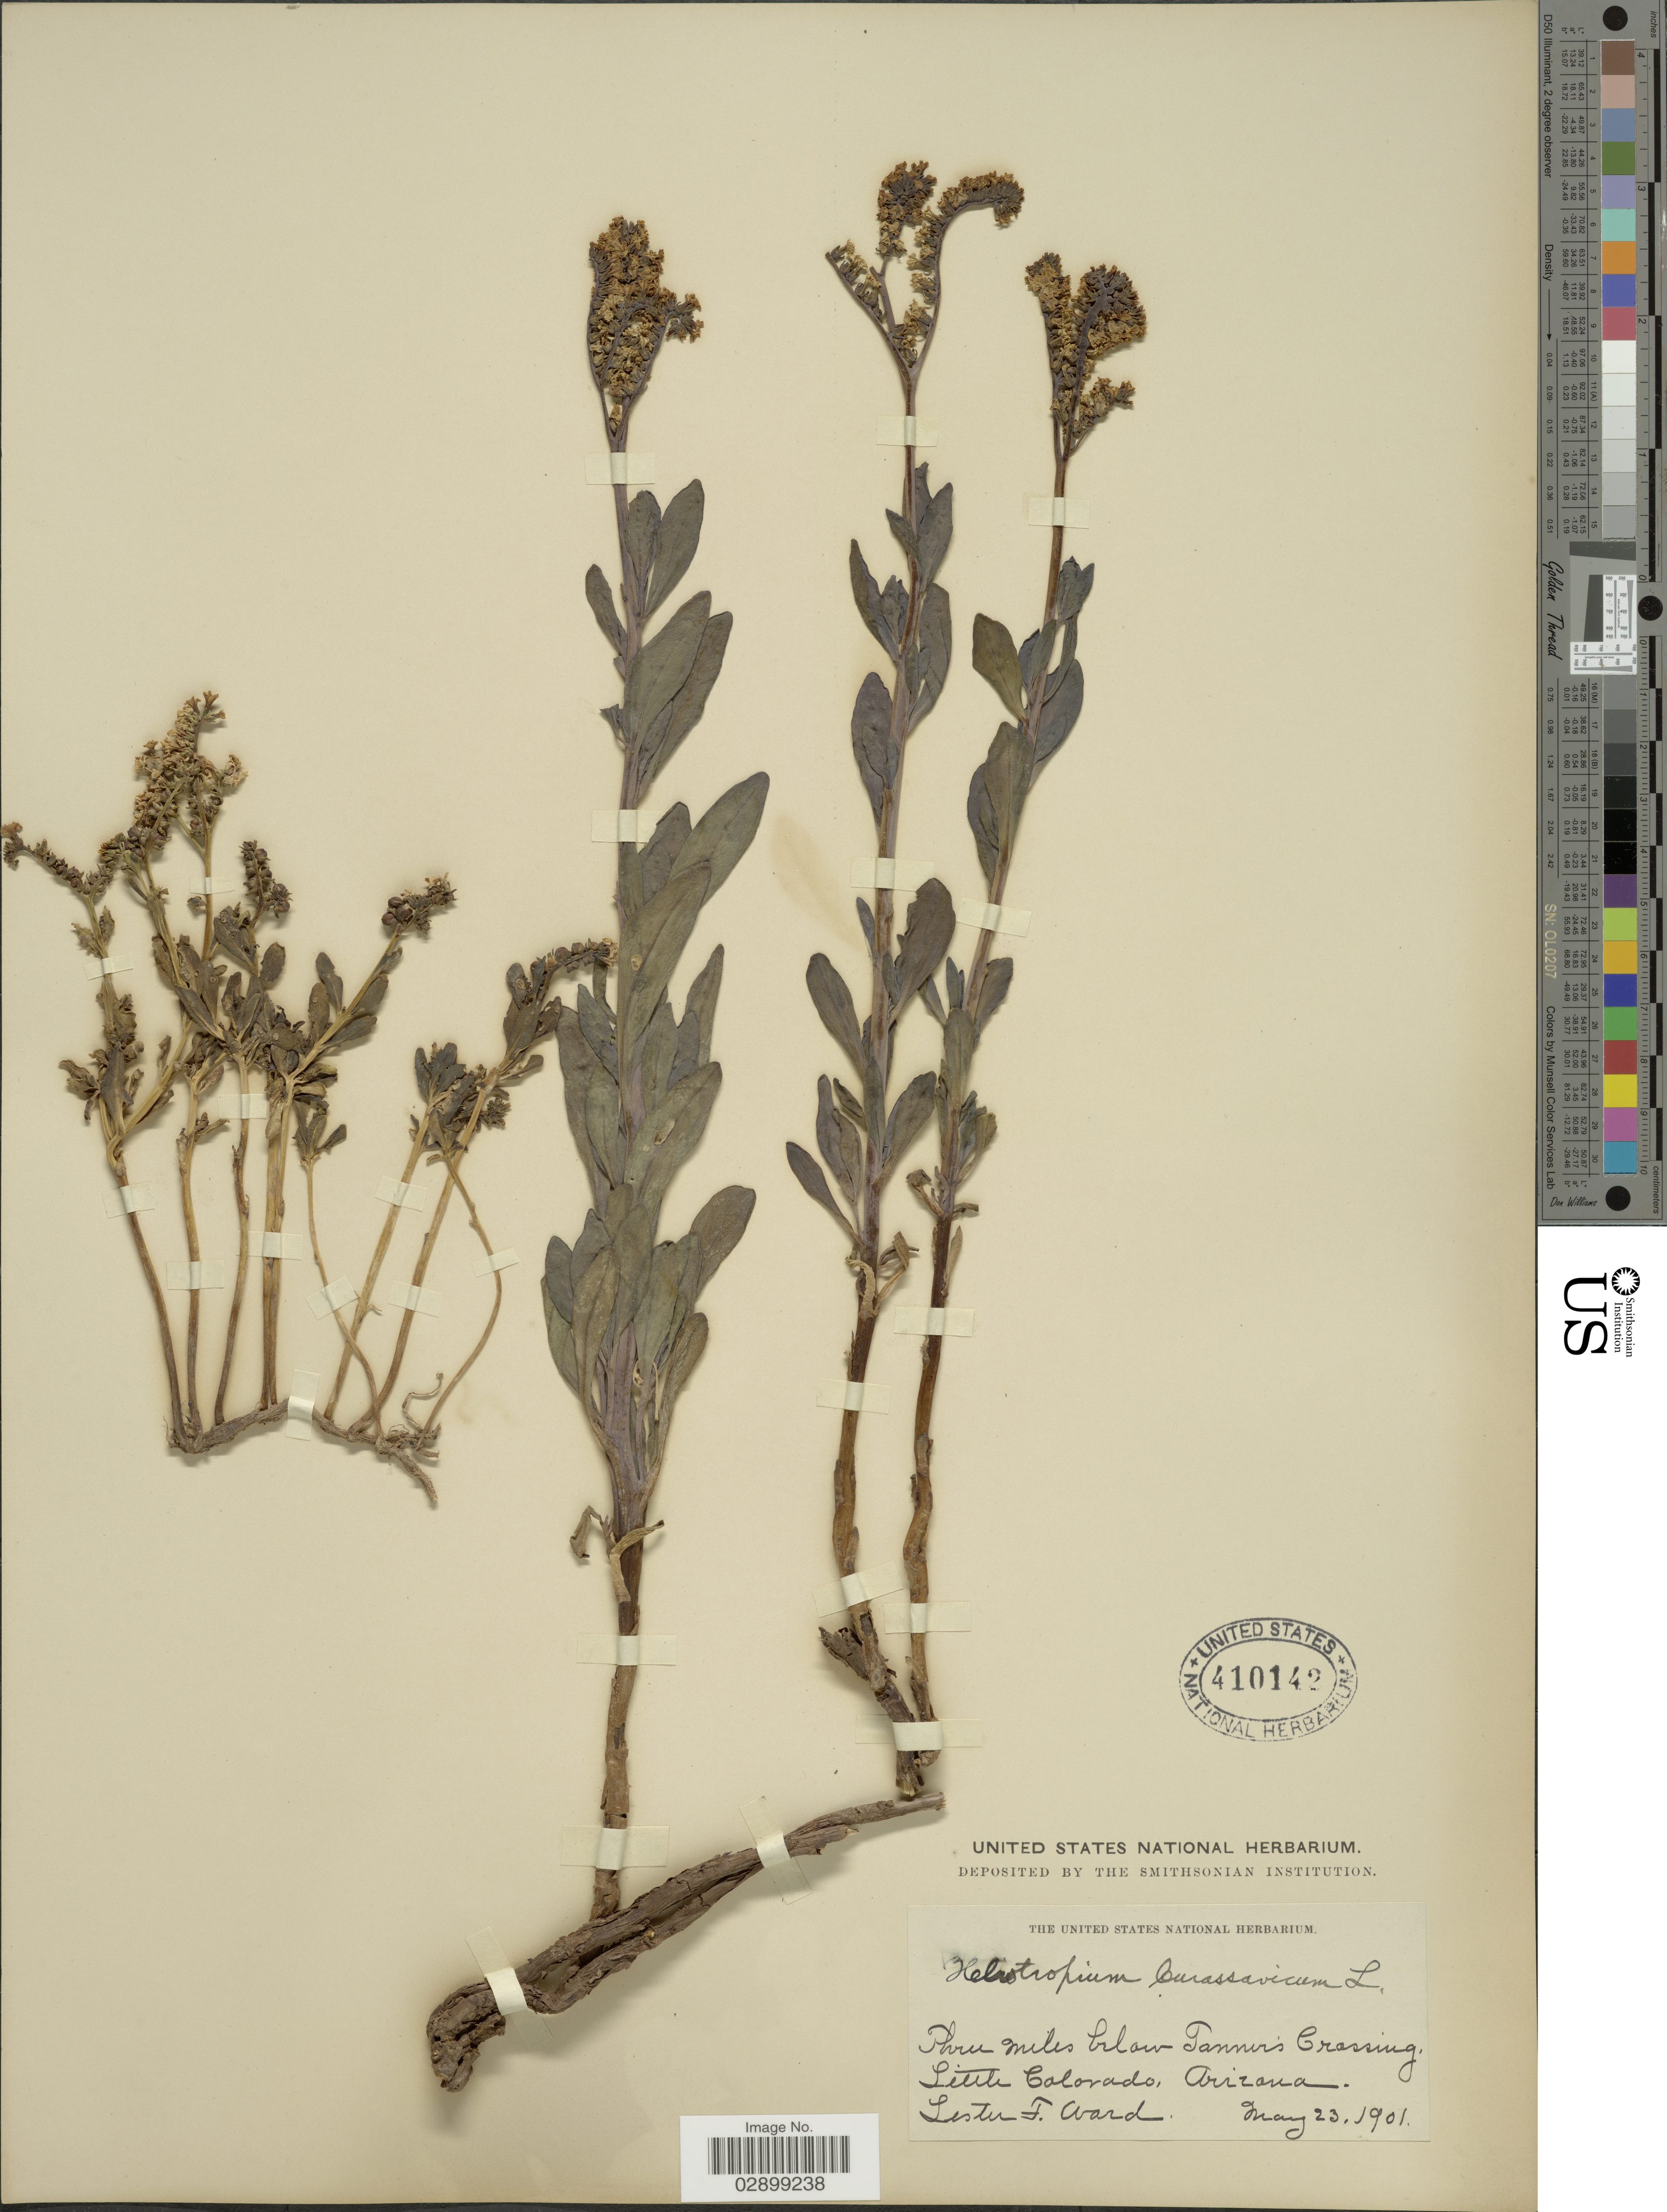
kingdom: Plantae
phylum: Tracheophyta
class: Magnoliopsida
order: Boraginales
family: Heliotropiaceae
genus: Heliotropium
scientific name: Heliotropium sp.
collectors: L. F. Ward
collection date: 1901-05-23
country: United States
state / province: Arizona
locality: Three miles below Tanner's Crossing, Little Colorado.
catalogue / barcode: US 410142